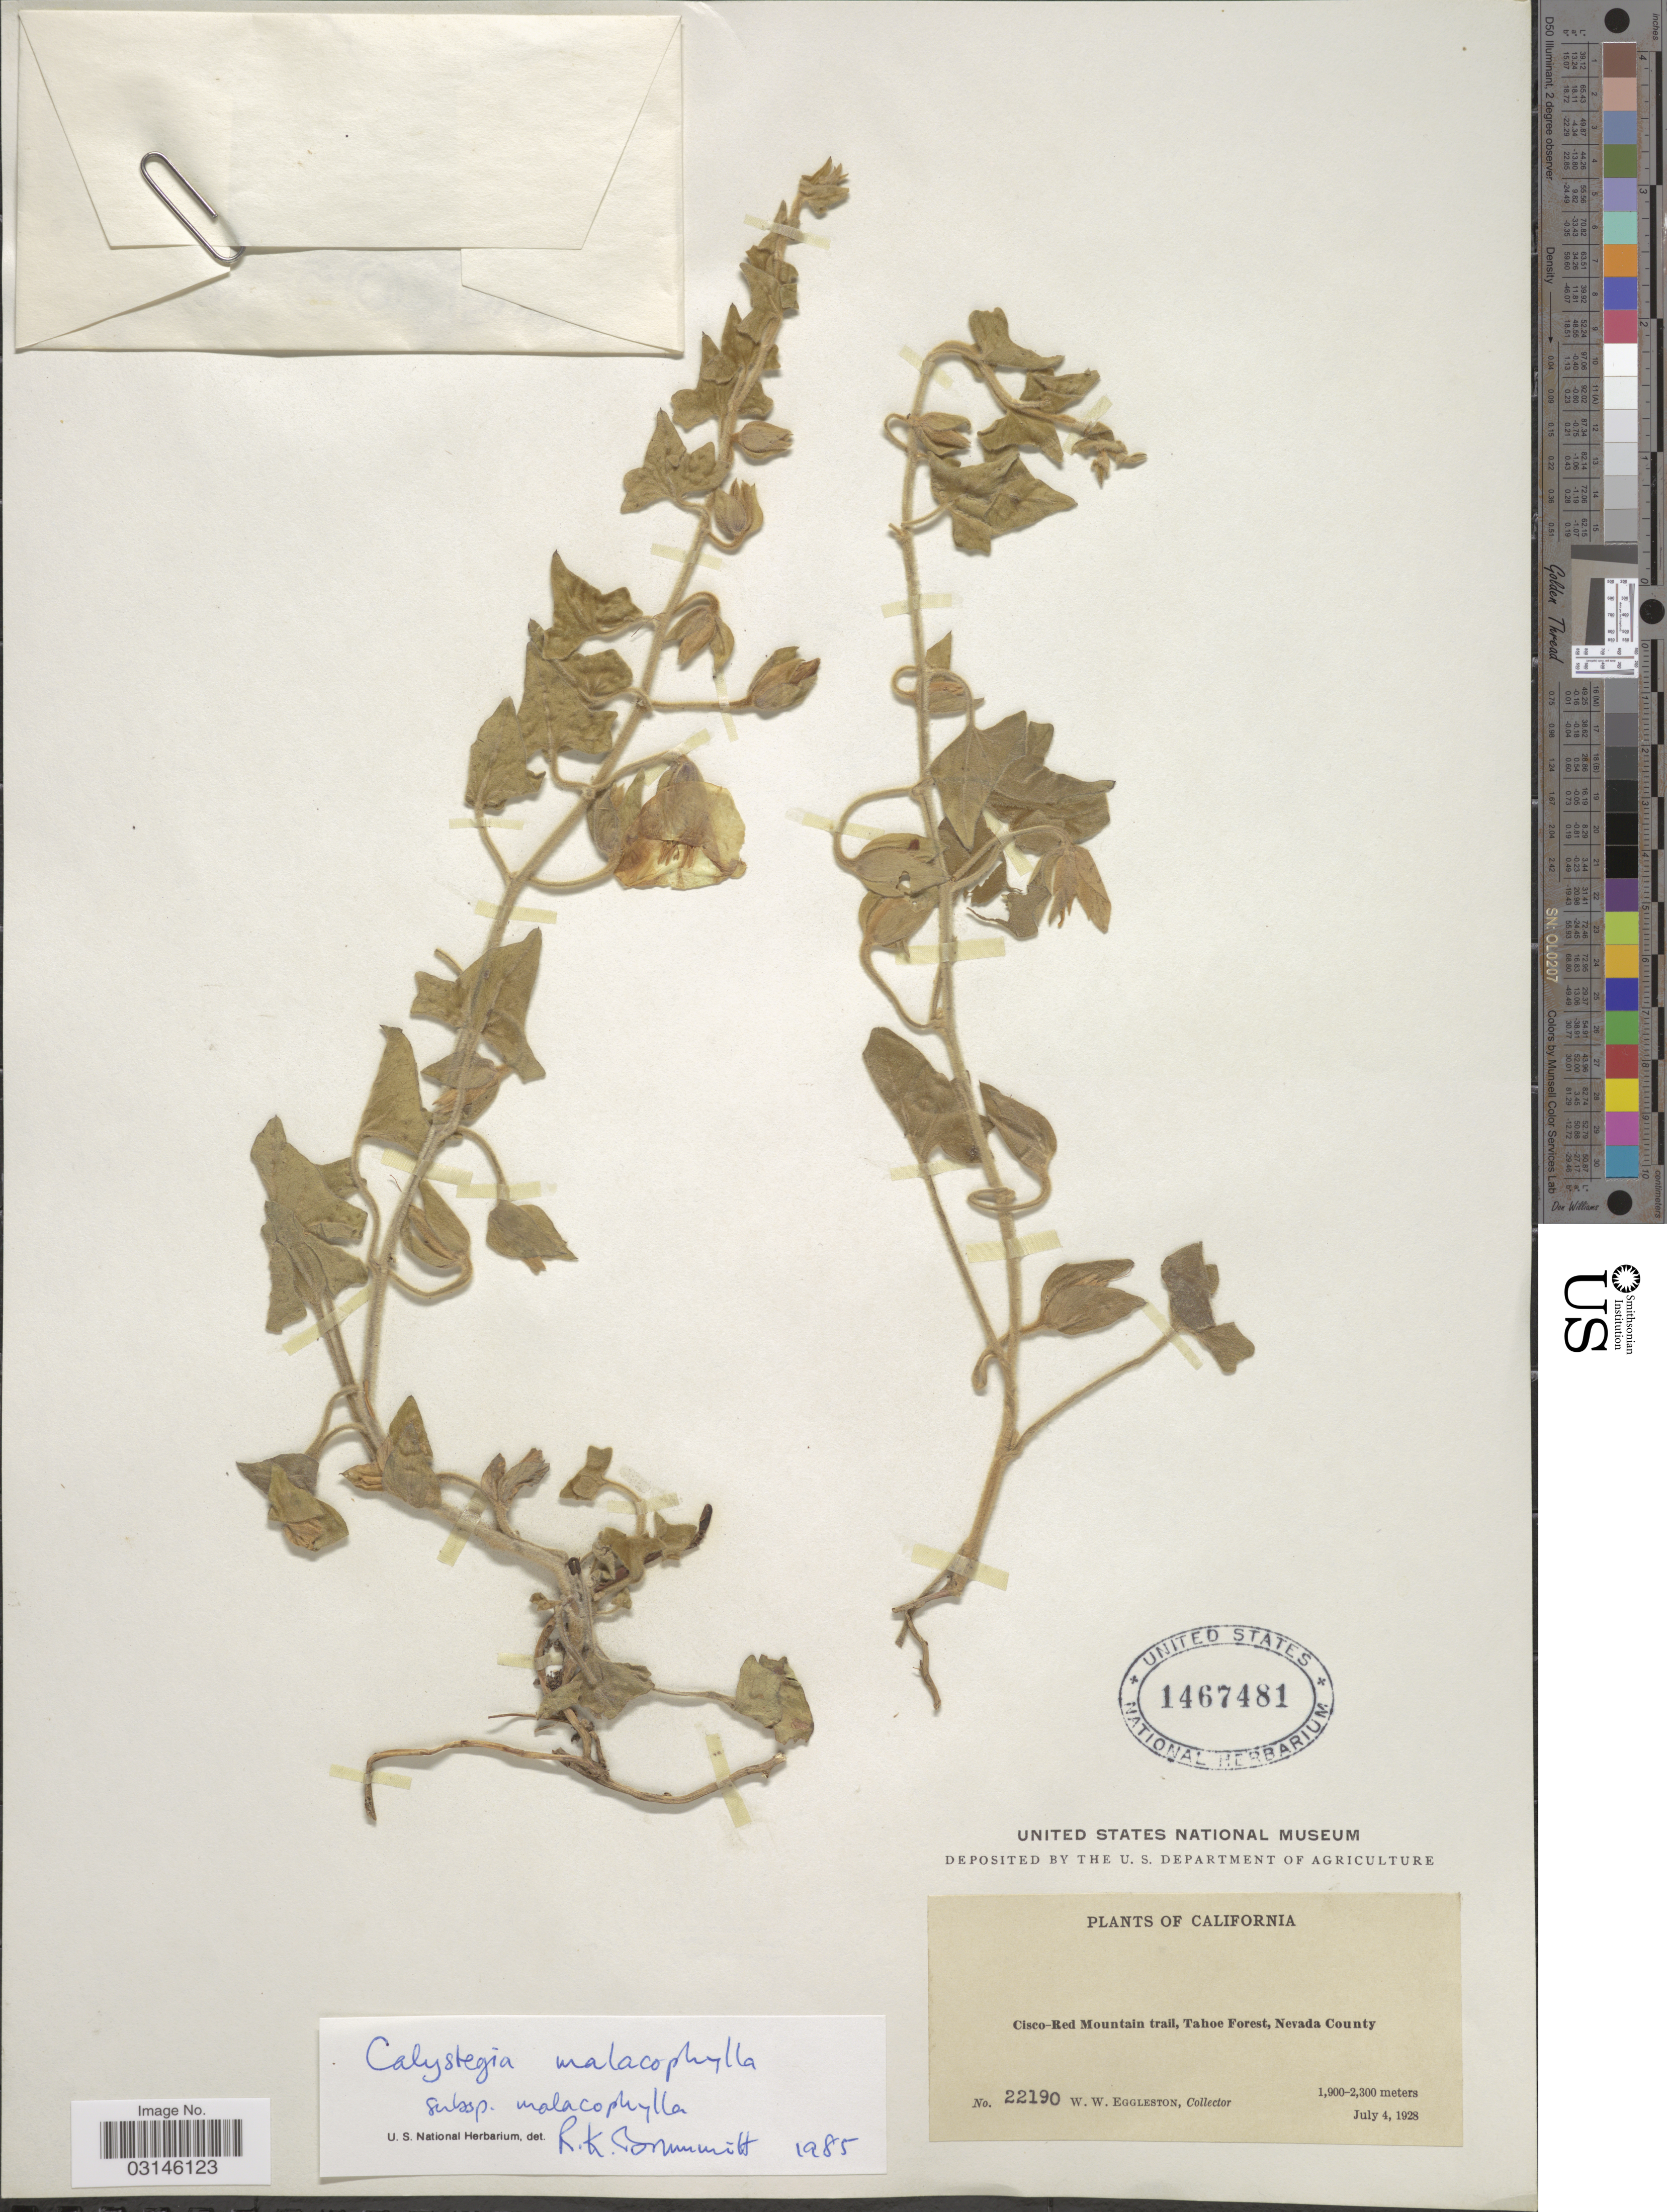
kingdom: Plantae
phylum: Tracheophyta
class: Magnoliopsida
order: Solanales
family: Convolvulaceae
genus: Calystegia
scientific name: Calystegia malacophylla subsp. malacophylla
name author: (Greene) Munz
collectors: W. W. Eggleston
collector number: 22190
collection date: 1928-07-04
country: United States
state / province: California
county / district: Nevada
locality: Cisco-Red Mountain trail, Tahoe Forest, Nevada County.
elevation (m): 1900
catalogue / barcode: US 1467481